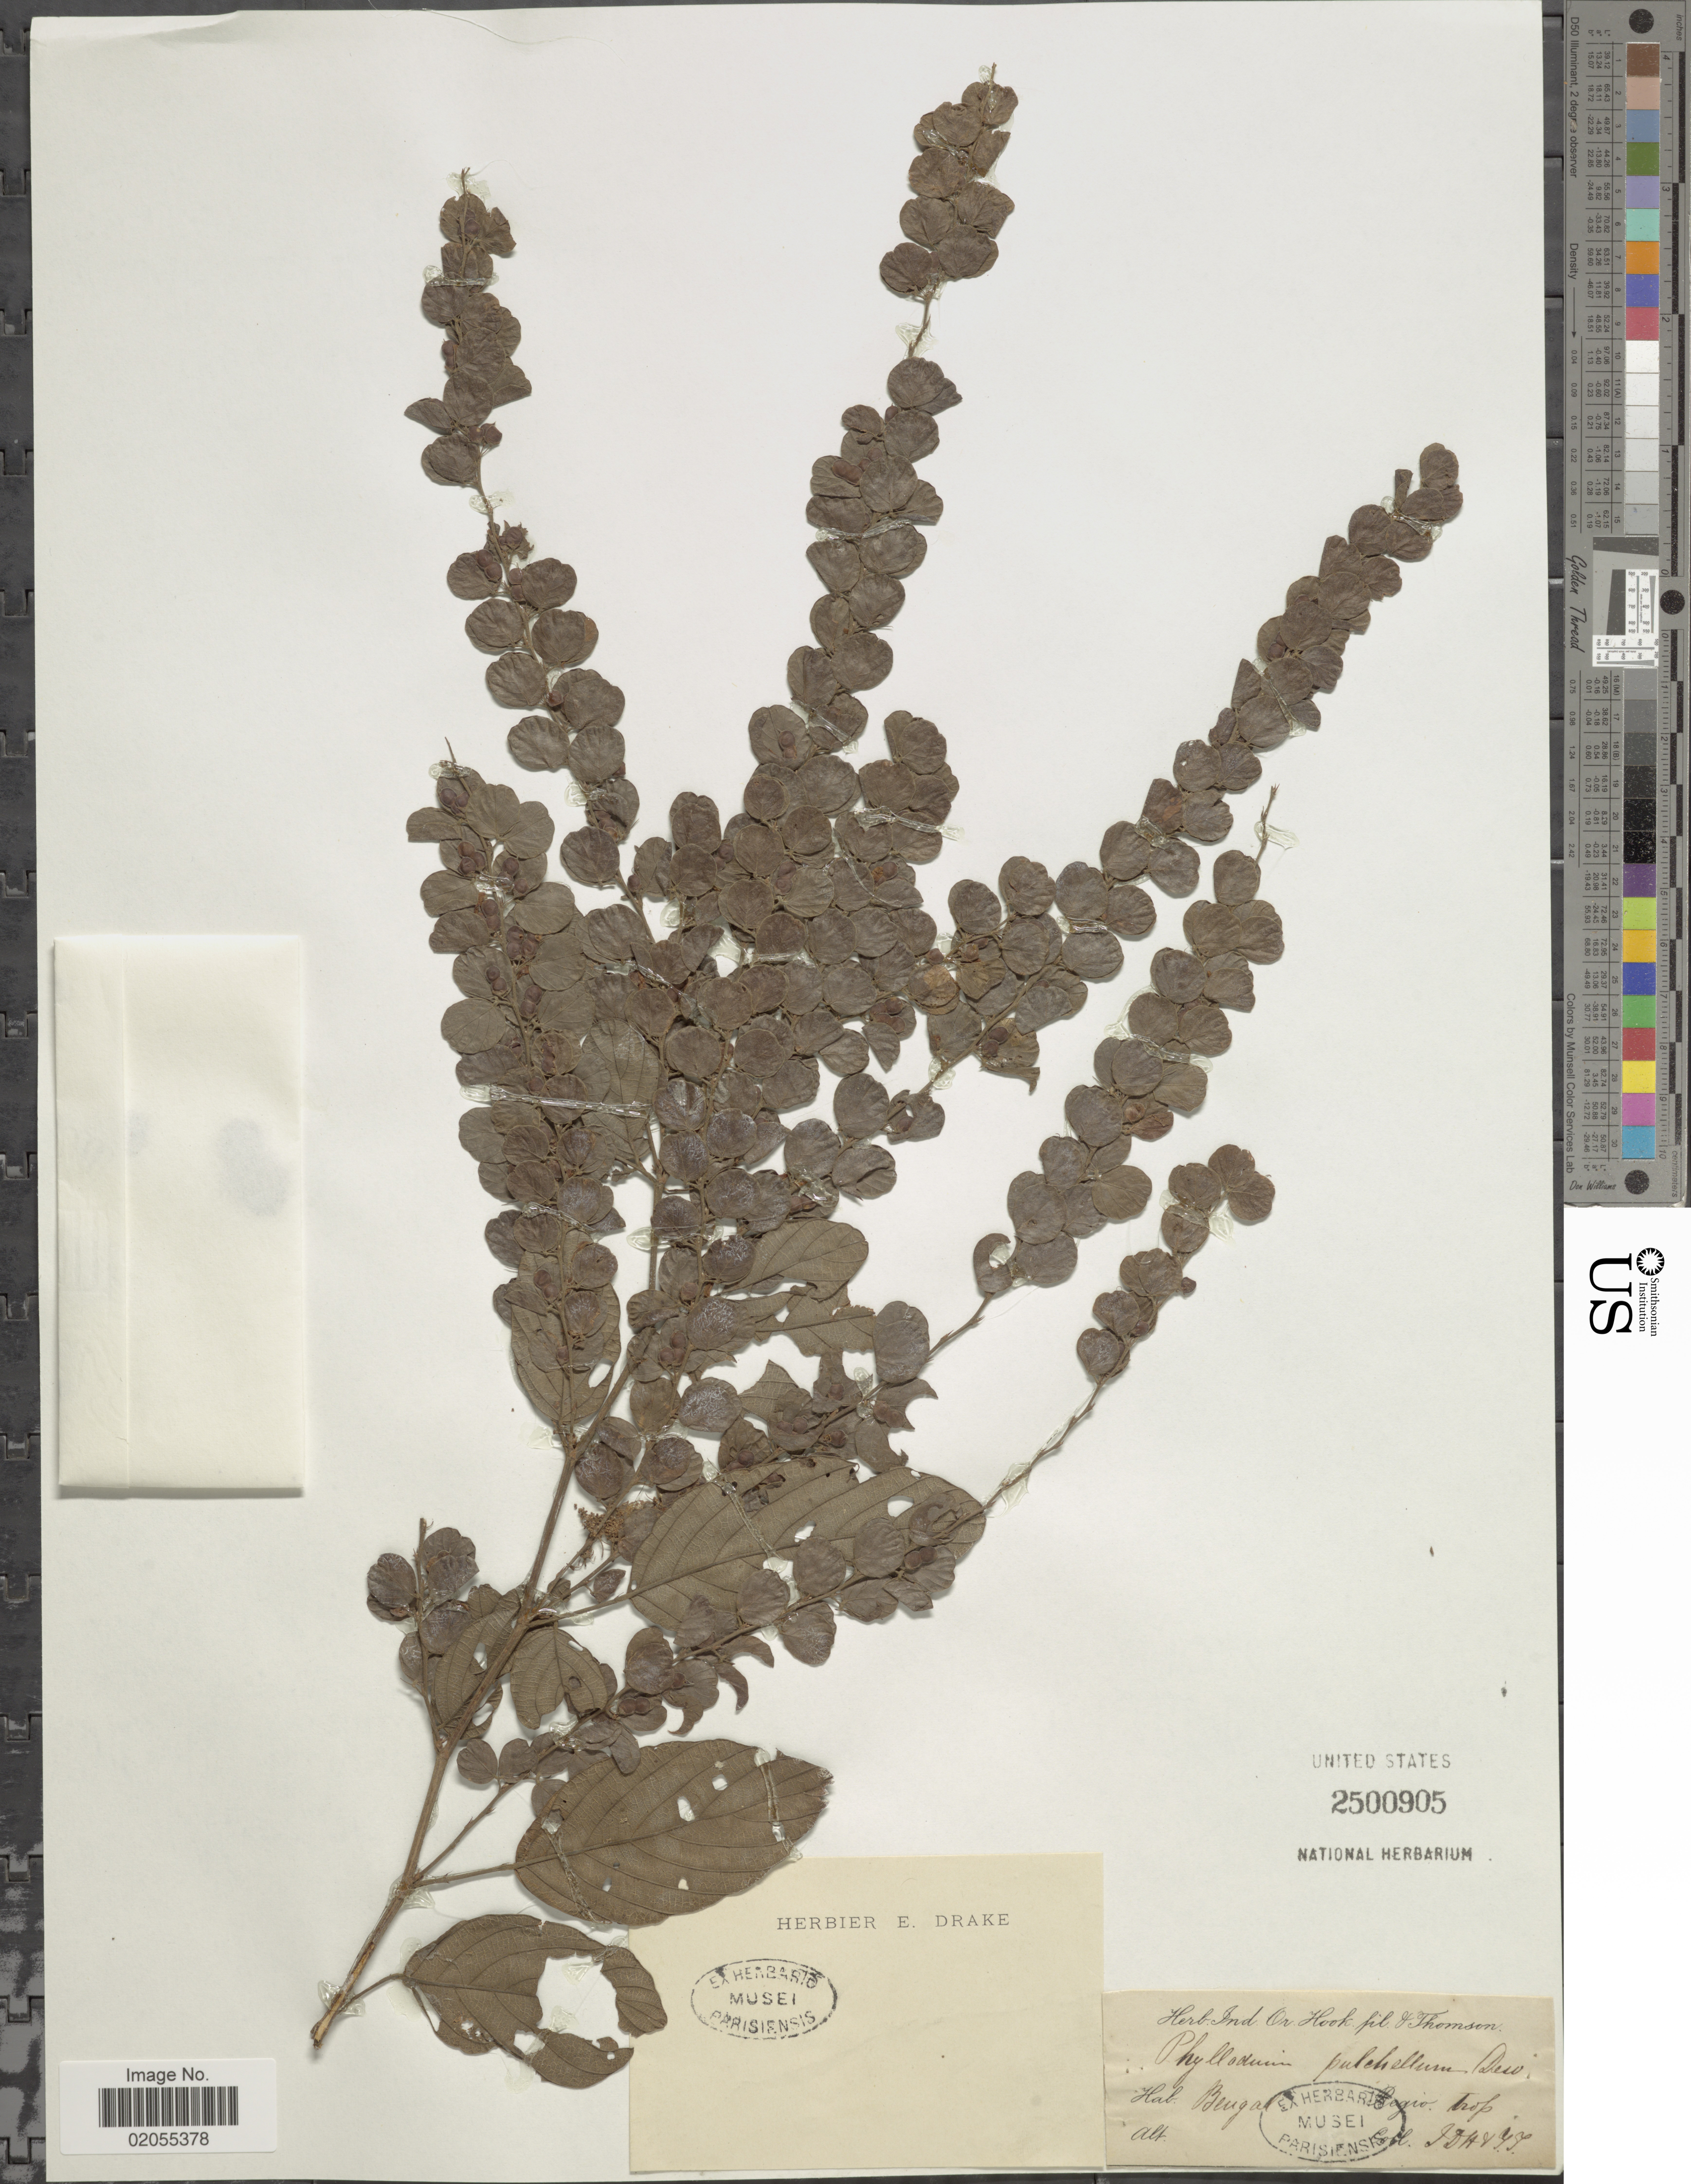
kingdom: Plantae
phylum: Tracheophyta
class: Magnoliopsida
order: Fabales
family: Fabaceae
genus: Phyllodium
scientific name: Phyllodium pulchellum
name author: (L.) Desv.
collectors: J. D. H. & T. Thomson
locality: Beugat [interpreted]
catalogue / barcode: US 2500905